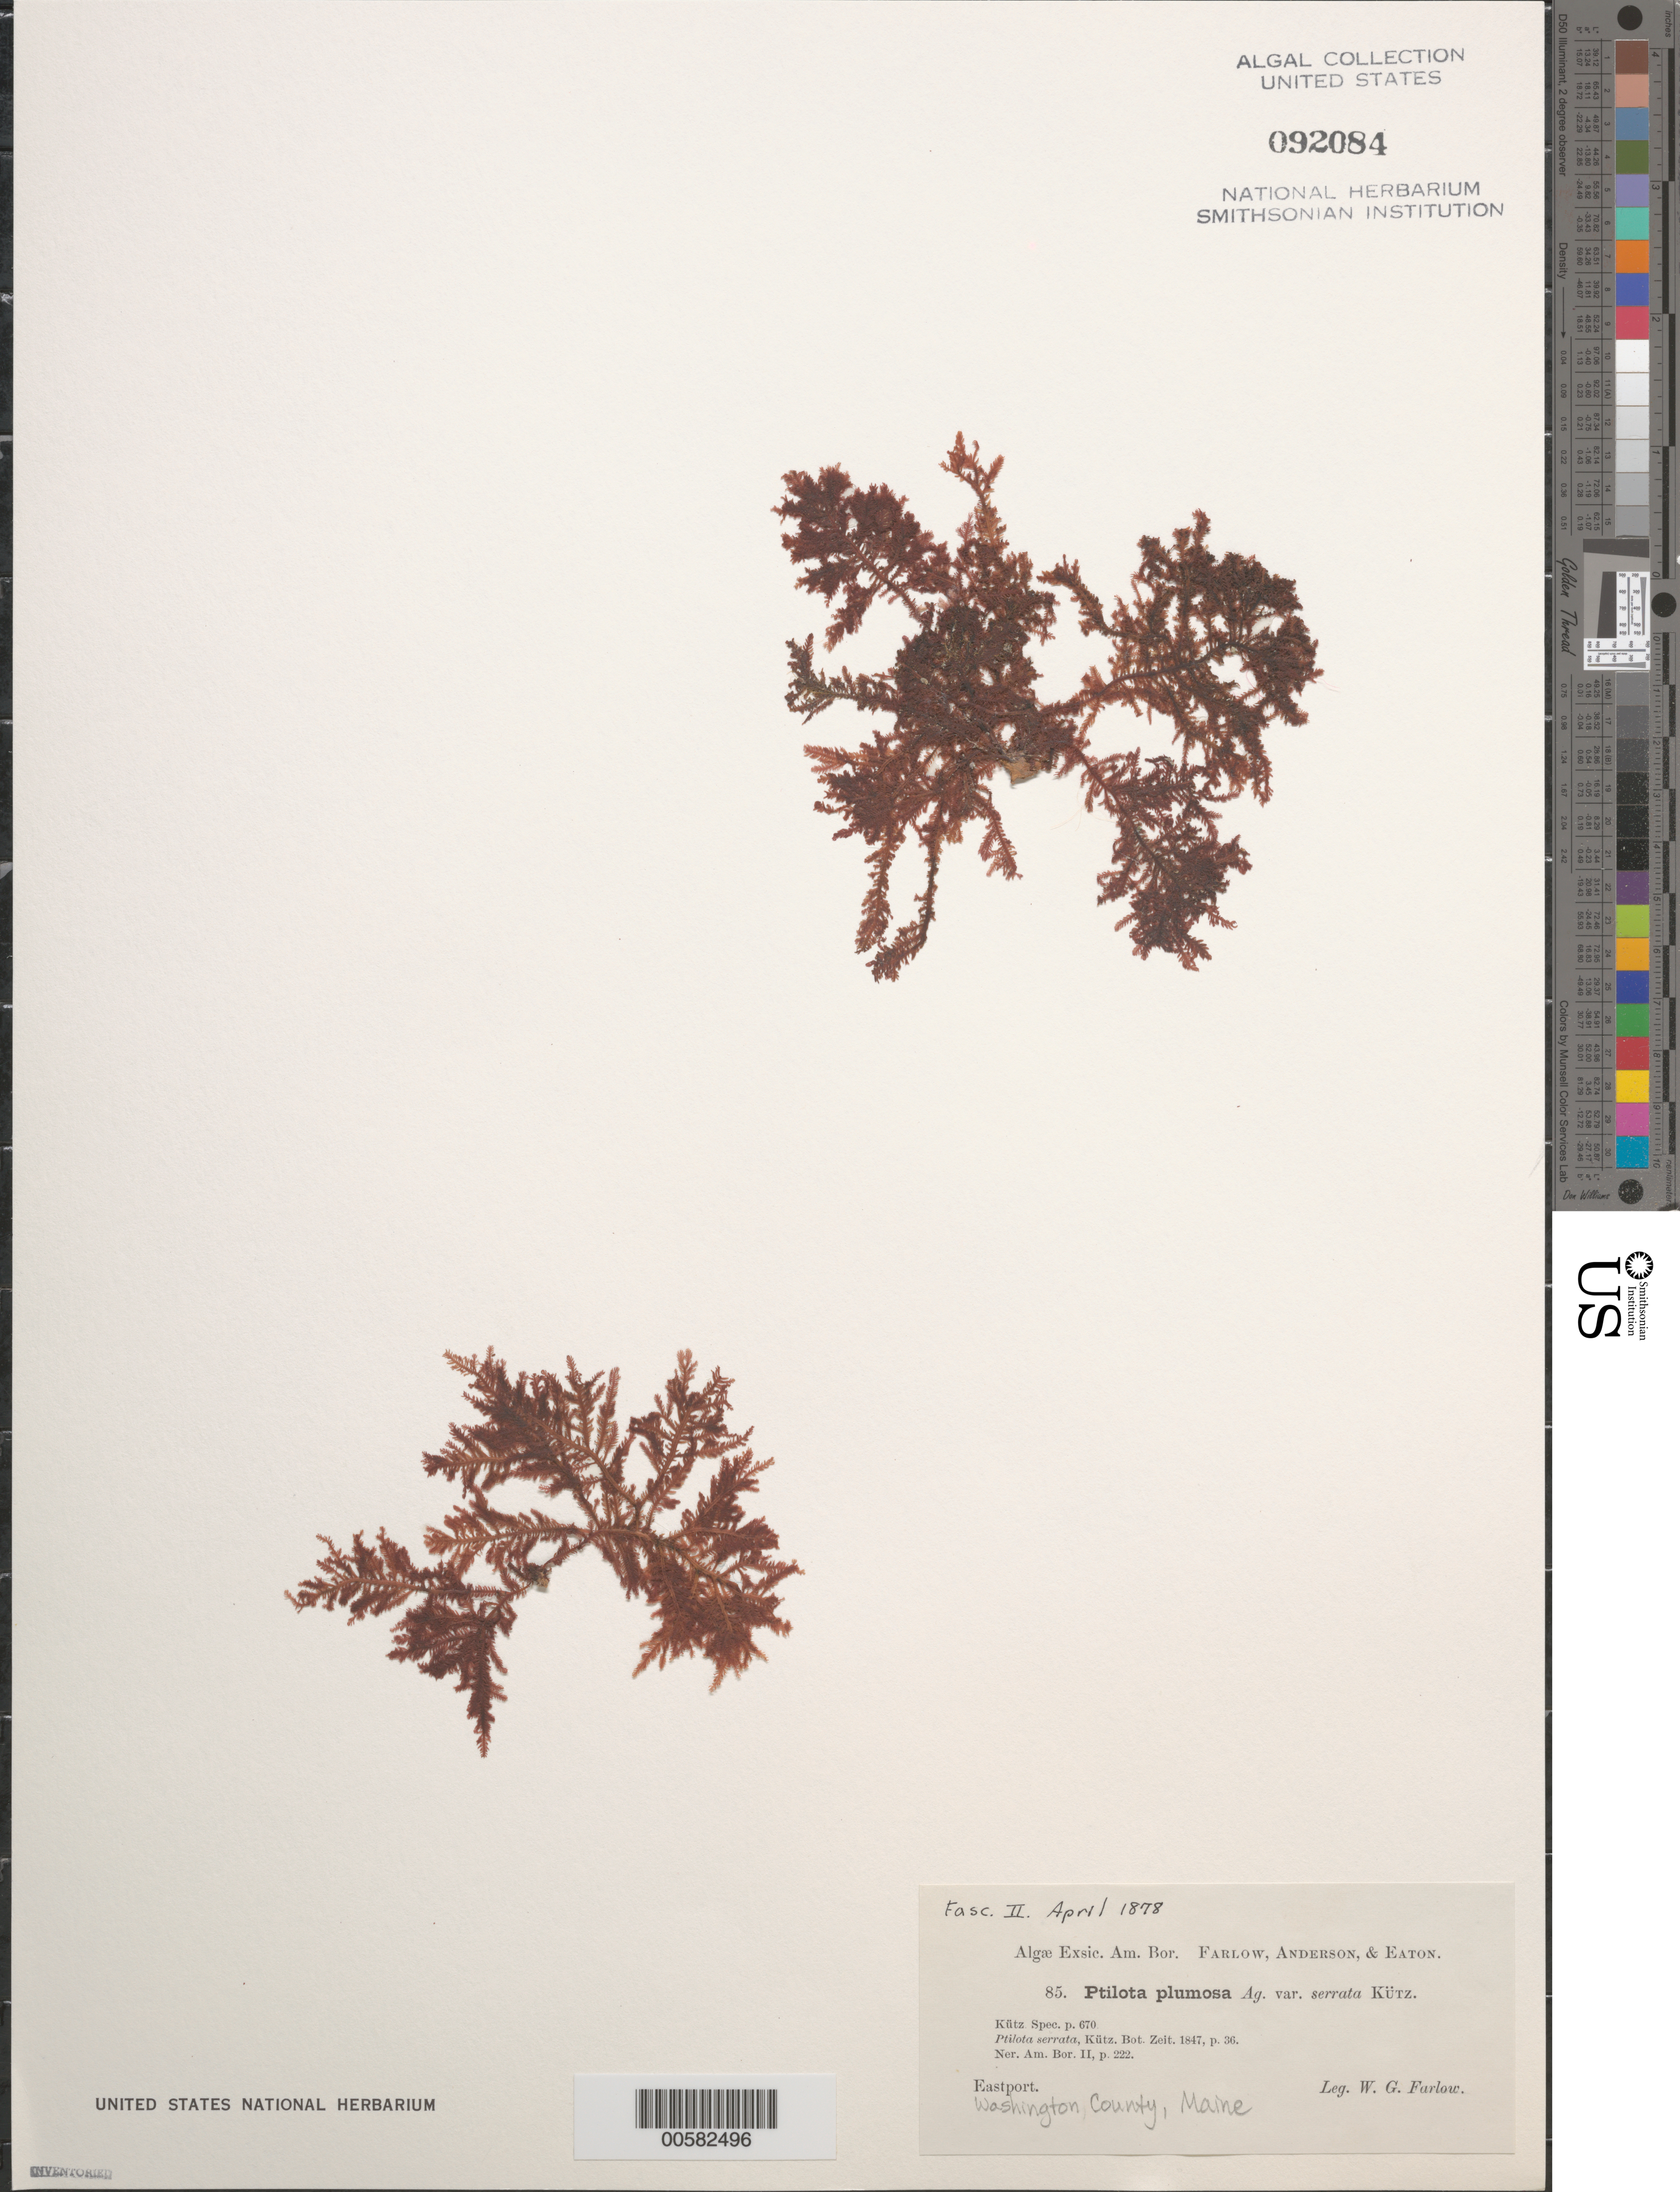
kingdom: Plantae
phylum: Rhodophyta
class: Florideophyceae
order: Ceramiales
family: Wrangeliaceae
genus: Ptilota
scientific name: Ptilota gunneri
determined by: Algae name updating Project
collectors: W. G. Farlow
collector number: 85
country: United States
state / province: Maine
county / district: Washington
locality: Eastport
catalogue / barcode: US 92084